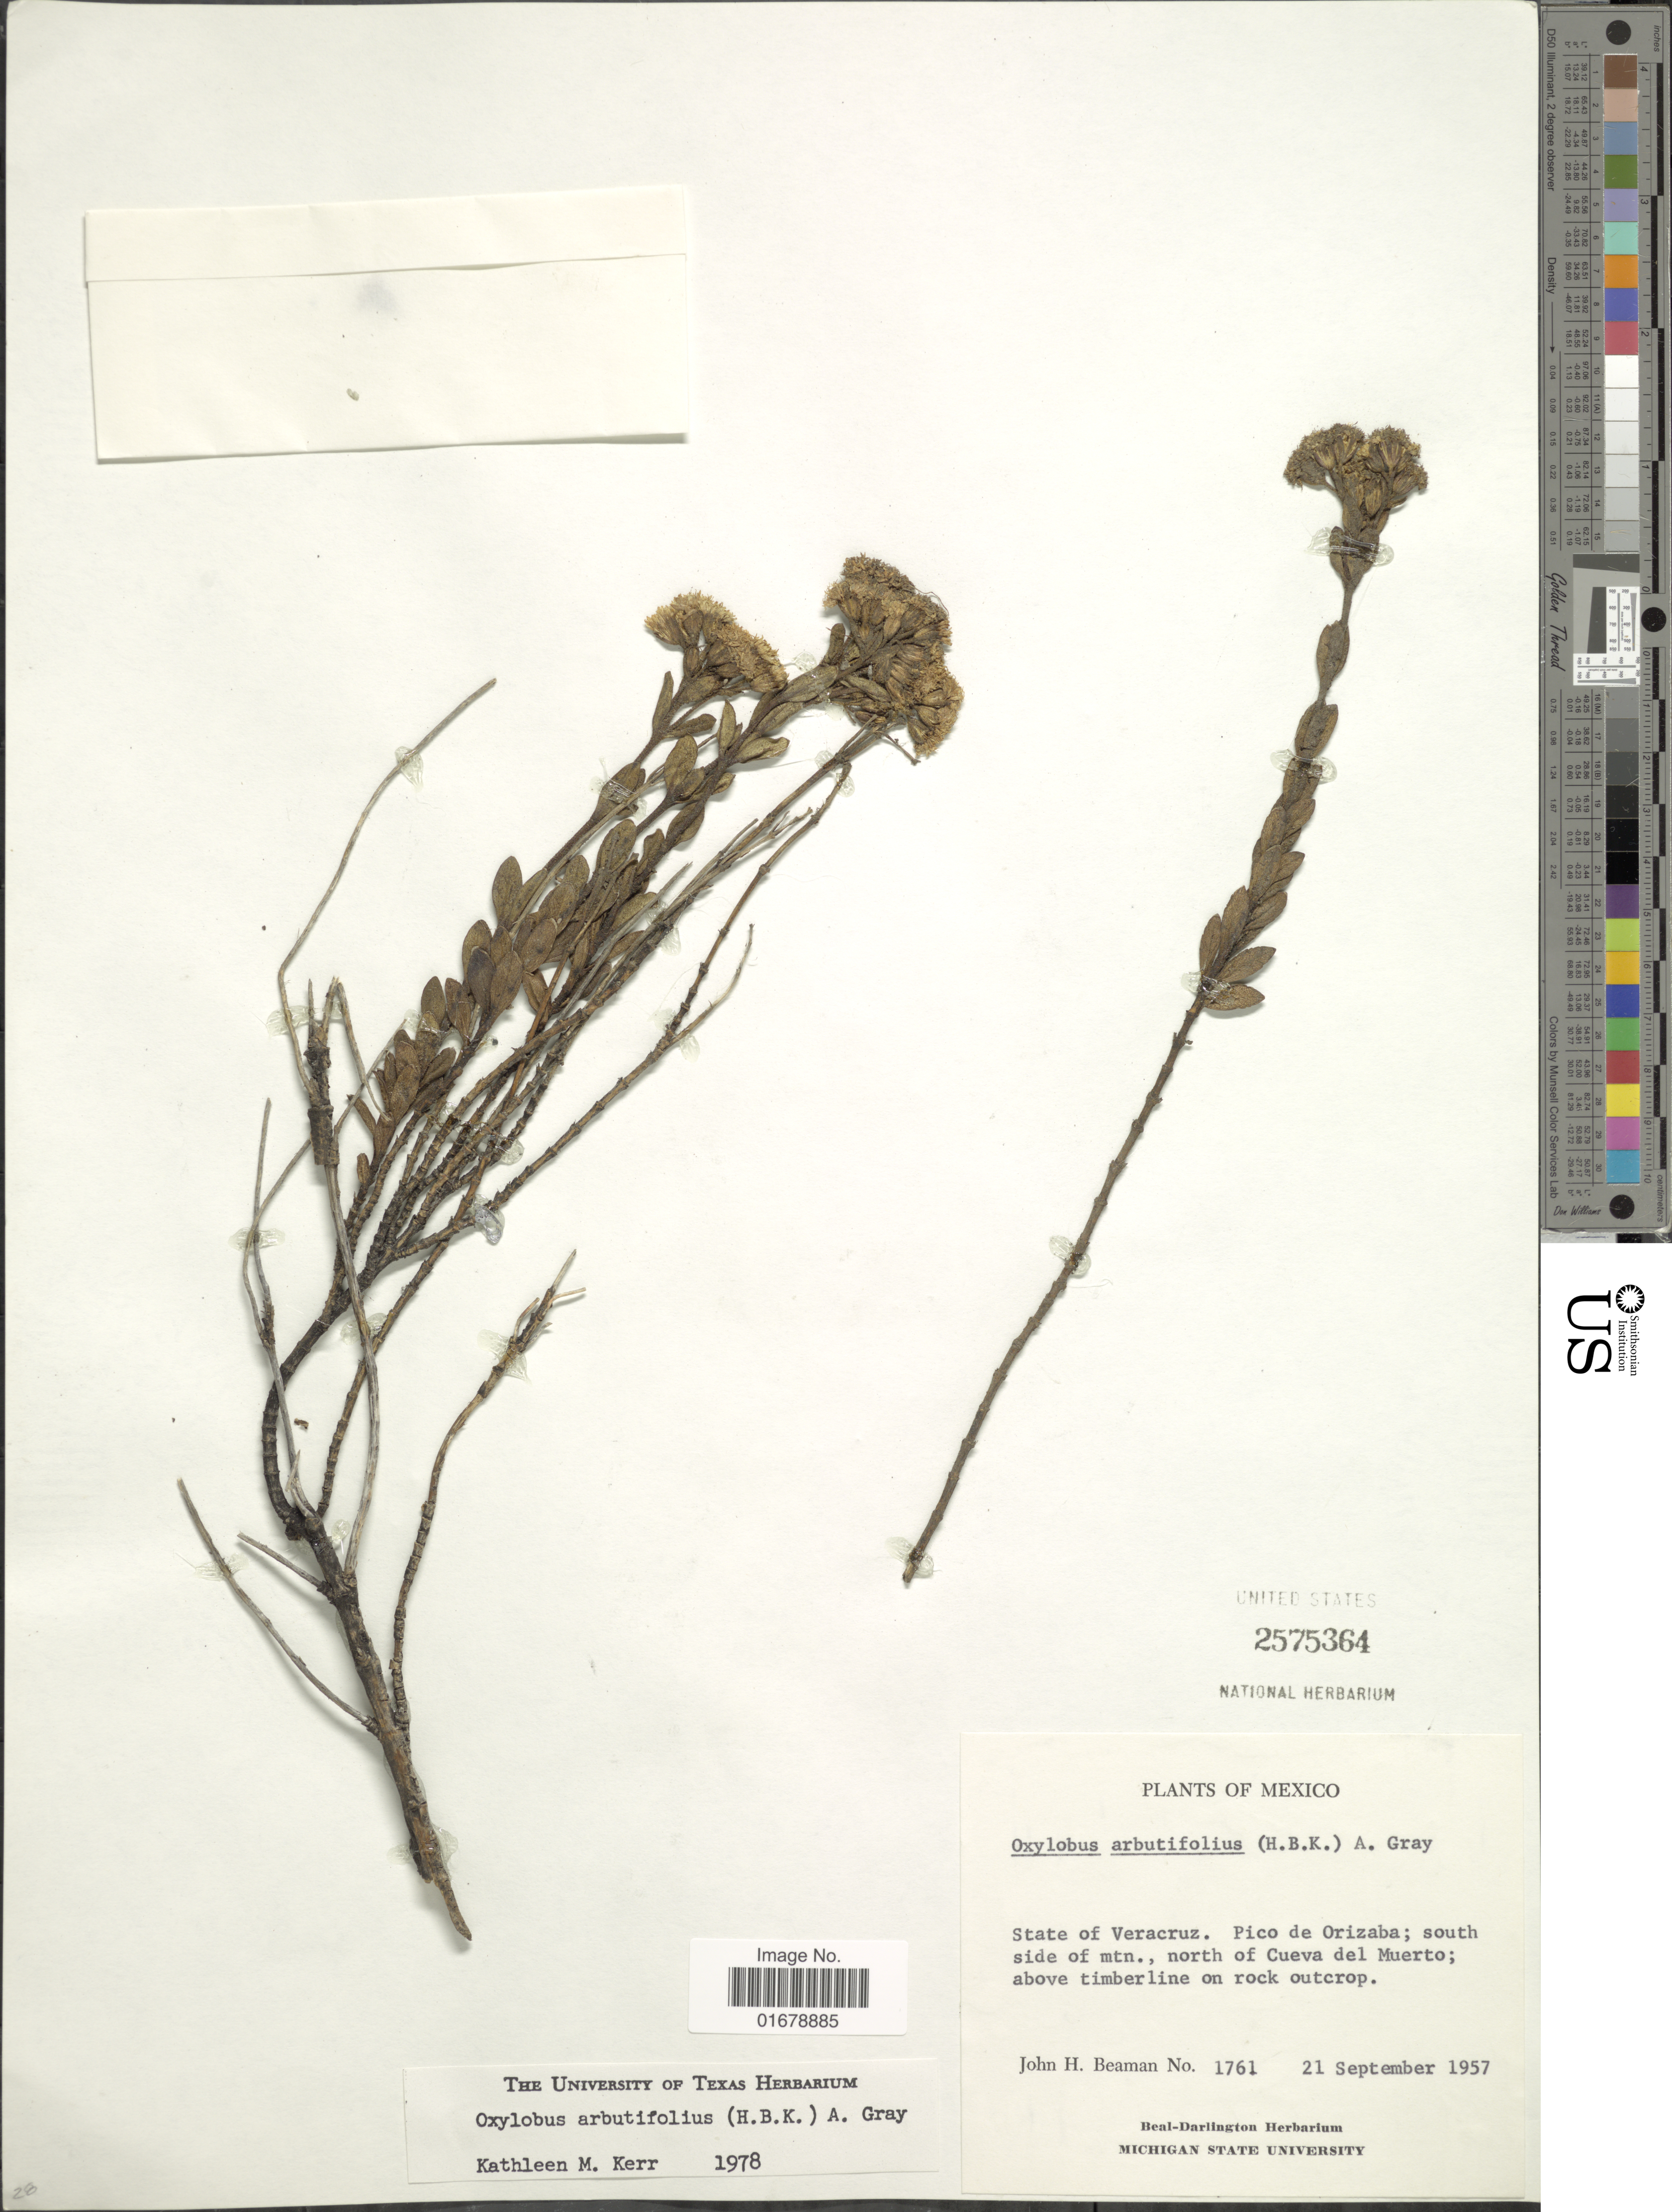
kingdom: Plantae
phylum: Tracheophyta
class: Magnoliopsida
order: Asterales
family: Asteraceae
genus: Oxylobus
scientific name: Oxylobus arbutifolius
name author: (Kunth) A. Gray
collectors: J. H. Beaman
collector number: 1761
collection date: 1957-09-21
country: Mexico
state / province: Veracruz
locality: Mexico. State of Veracruz. Pico de Orizaba; south side of mtn., north of Cueva del muerto; above timberline on rock outcrop.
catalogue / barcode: US 2575364